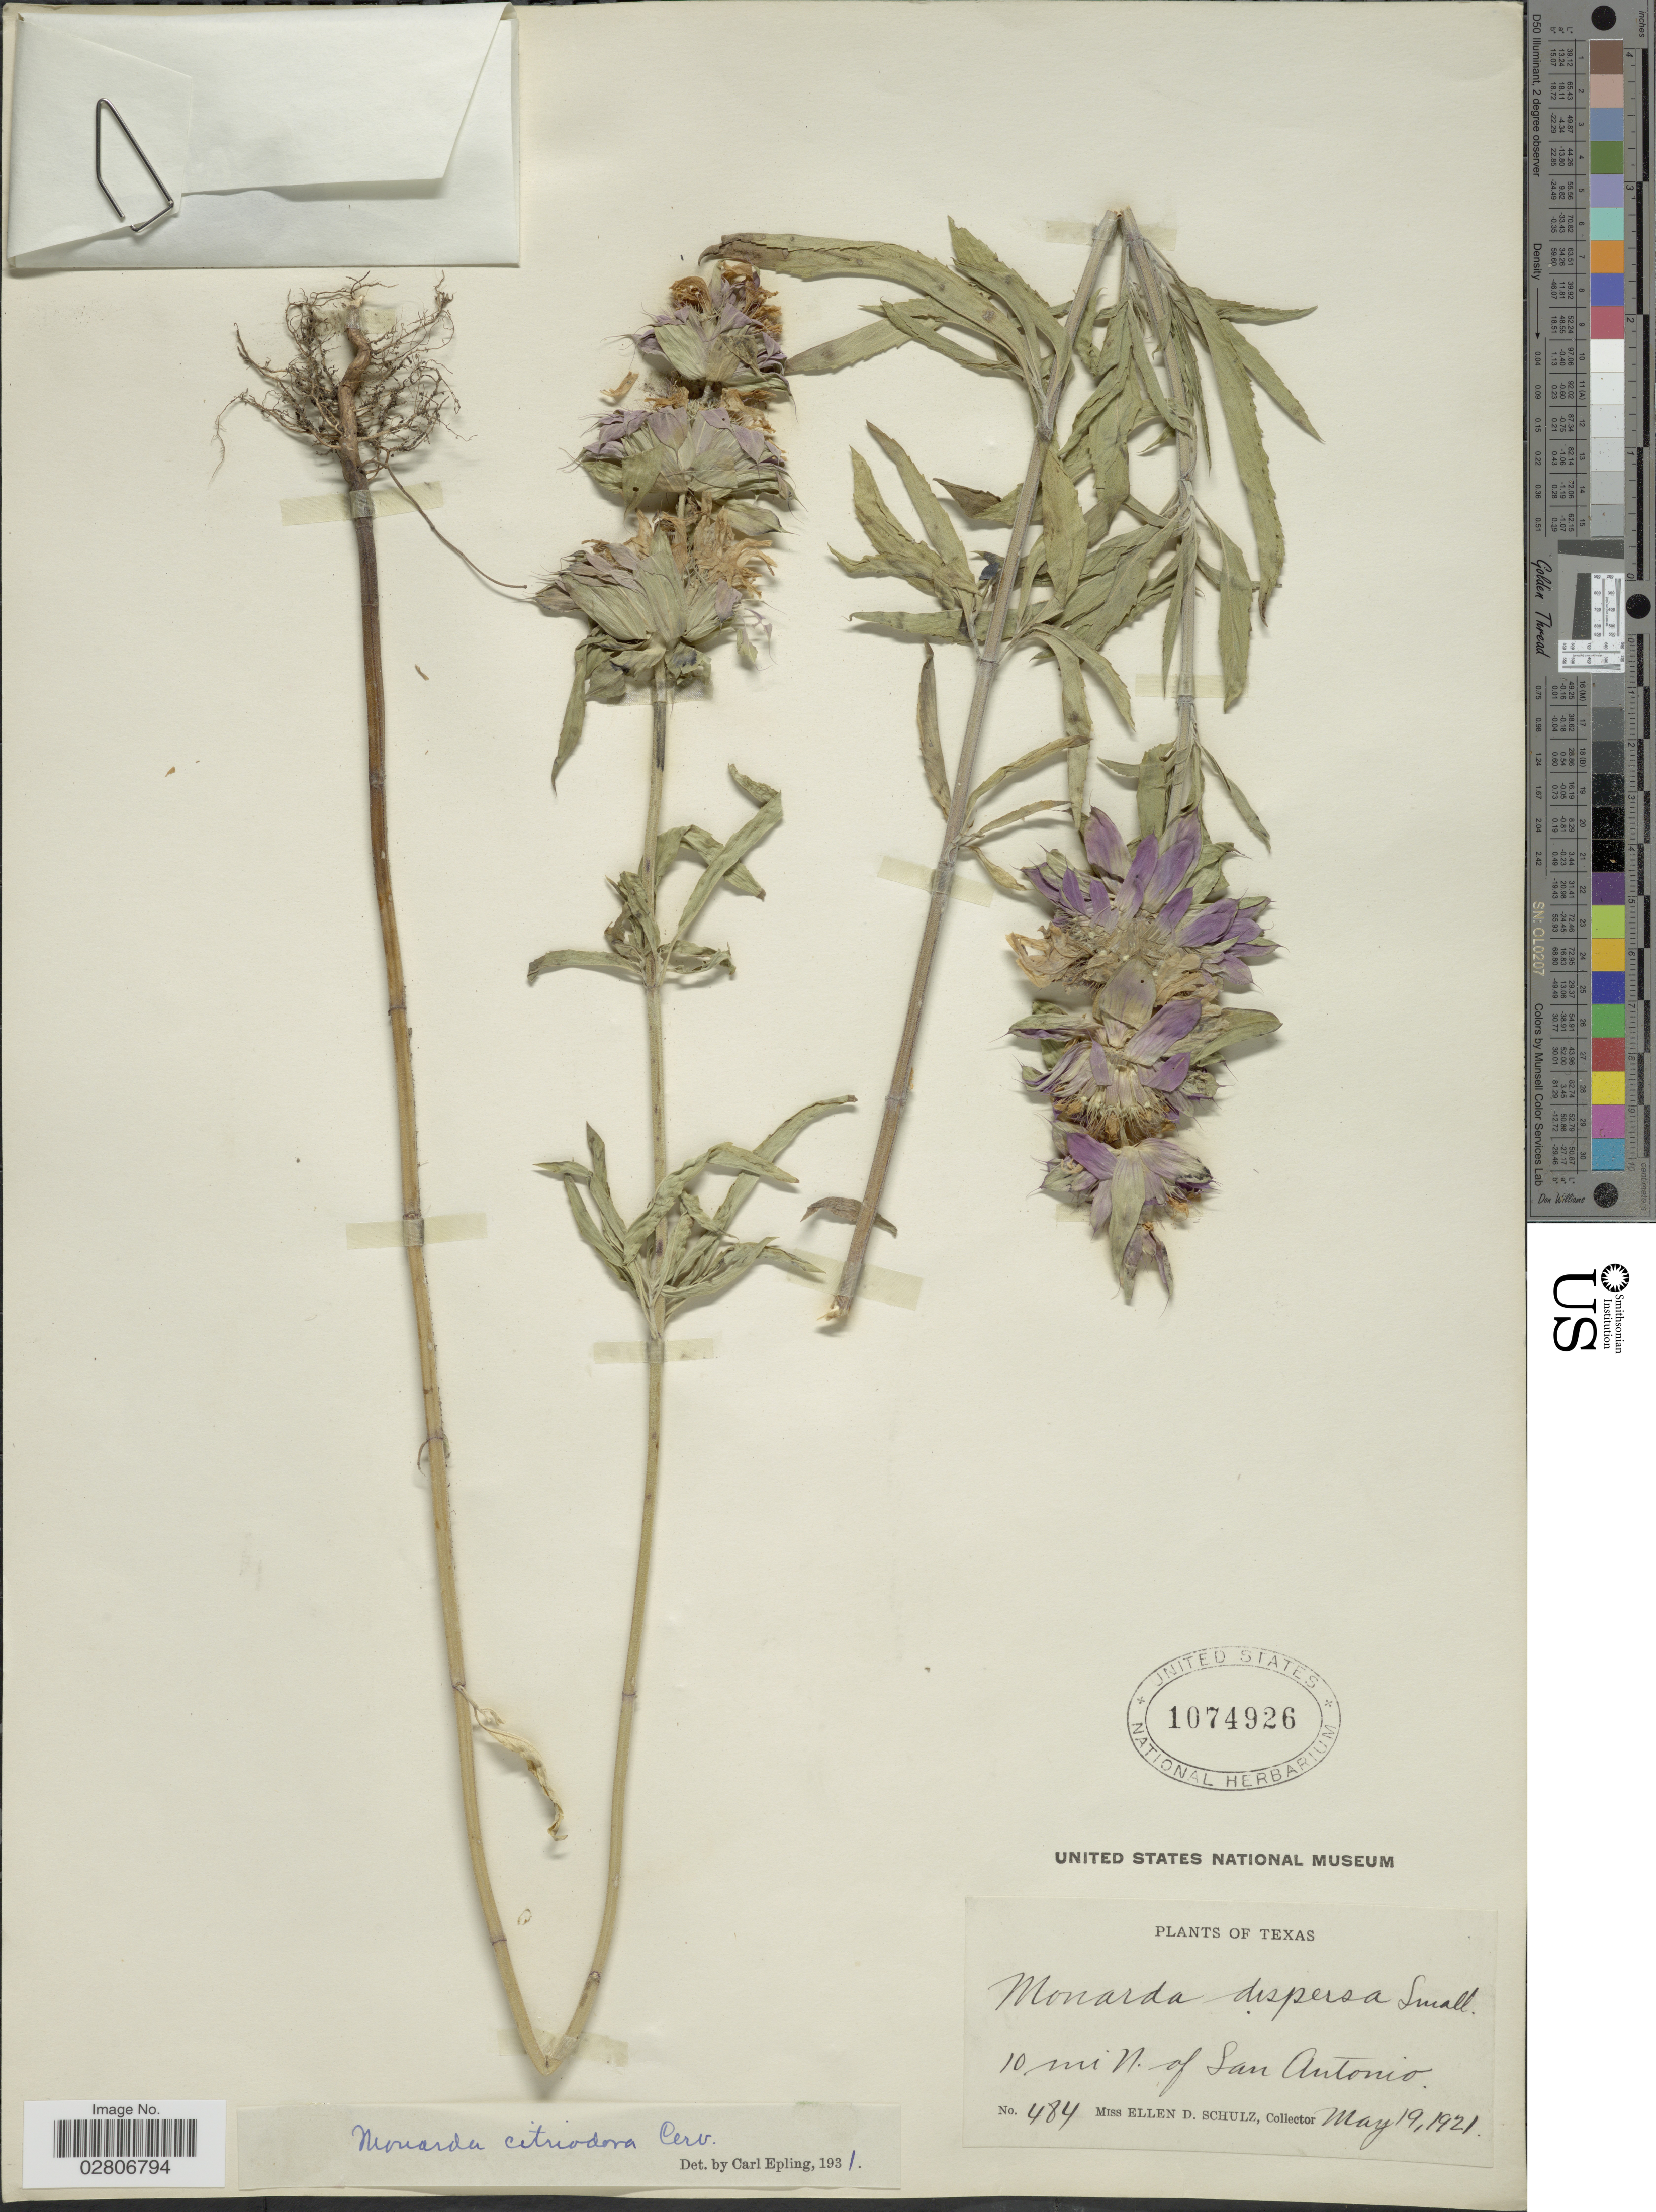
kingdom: Plantae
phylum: Tracheophyta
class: Magnoliopsida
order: Lamiales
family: Lamiaceae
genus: Monarda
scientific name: Monarda citriodora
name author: Cerv. ex Lag.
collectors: E. D. Schulz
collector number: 484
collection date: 1921-05-19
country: United States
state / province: Texas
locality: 10 mi N. of San Antonio.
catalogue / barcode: US 1074926